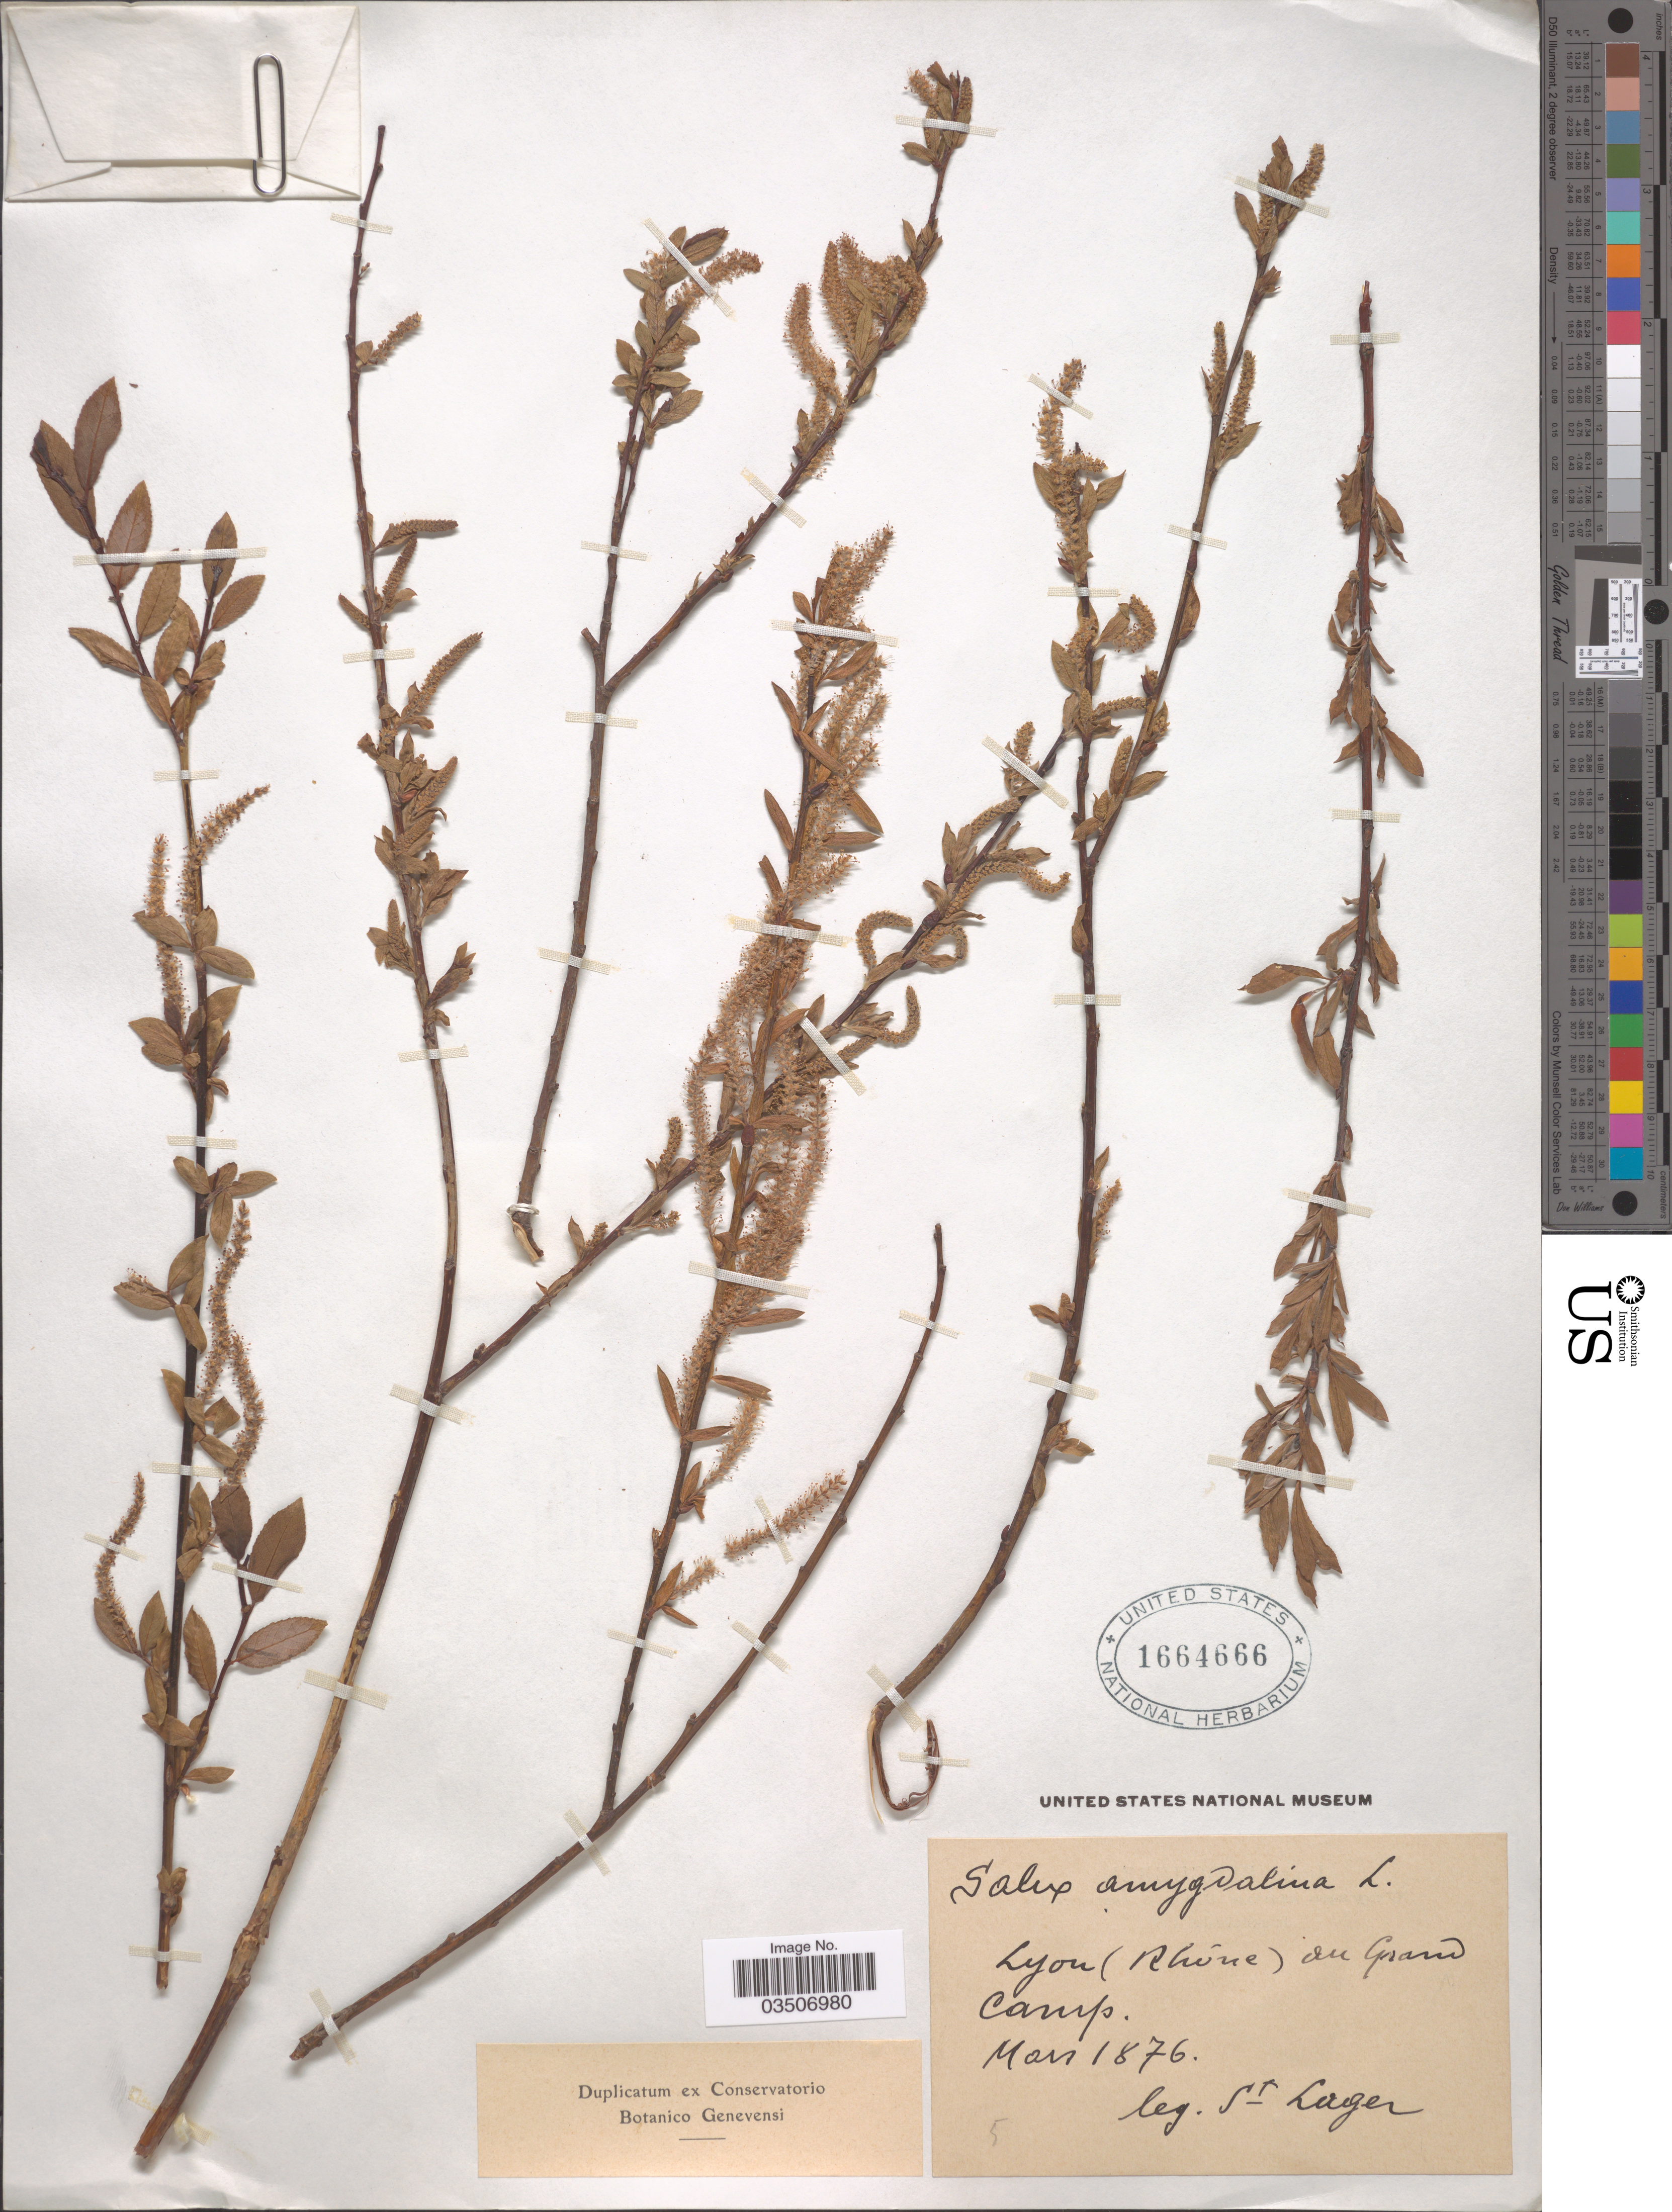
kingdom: Plantae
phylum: Tracheophyta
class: Magnoliopsida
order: Malpighiales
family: Salicaceae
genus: Salix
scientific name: Salix amygdalina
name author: L.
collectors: -. St. Lager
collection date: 1876-03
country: France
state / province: Auvergne-Rhône-Alpes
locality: Lyon (Rhône) on Grand Camp.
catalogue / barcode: US 1664666